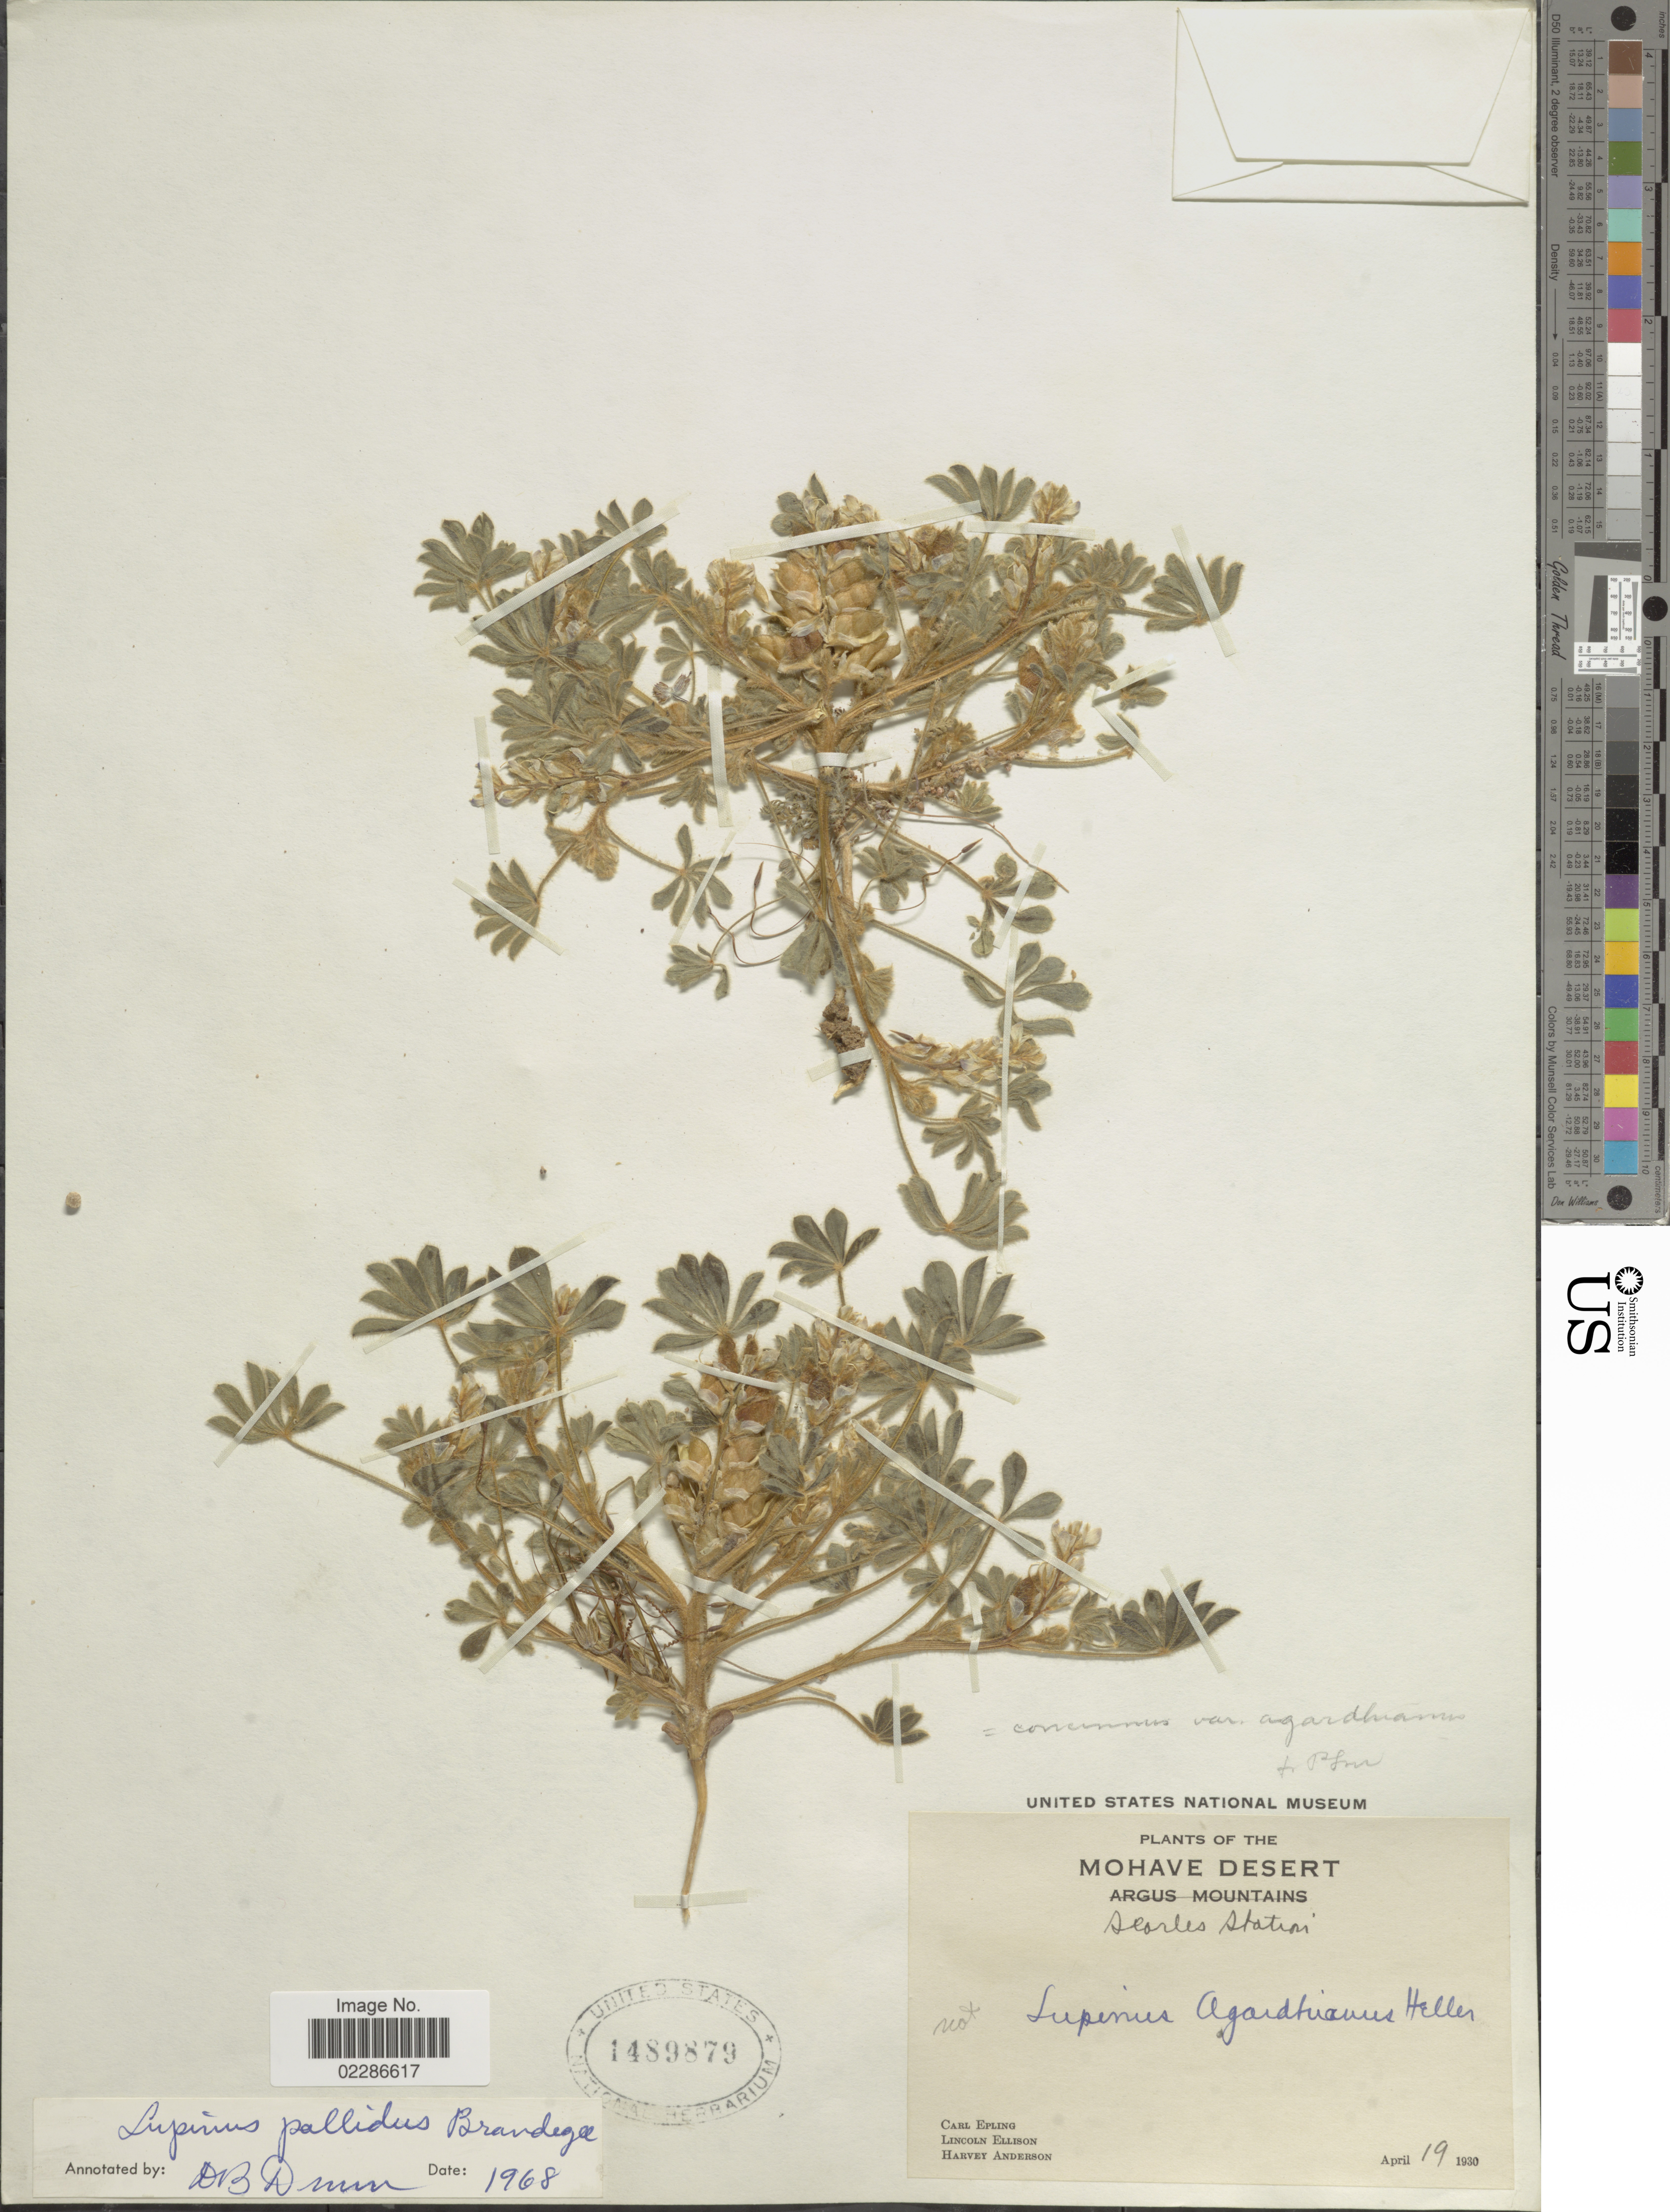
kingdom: Plantae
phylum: Tracheophyta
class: Magnoliopsida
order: Fabales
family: Fabaceae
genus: Lupinus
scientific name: Lupinus pallidus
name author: Brandegee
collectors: C. C. Epling, L. Ellison & H. Anderson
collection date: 1930-04-19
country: United States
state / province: California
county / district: Kern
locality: Mohave Desert, Scortes Station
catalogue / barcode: US 1489879